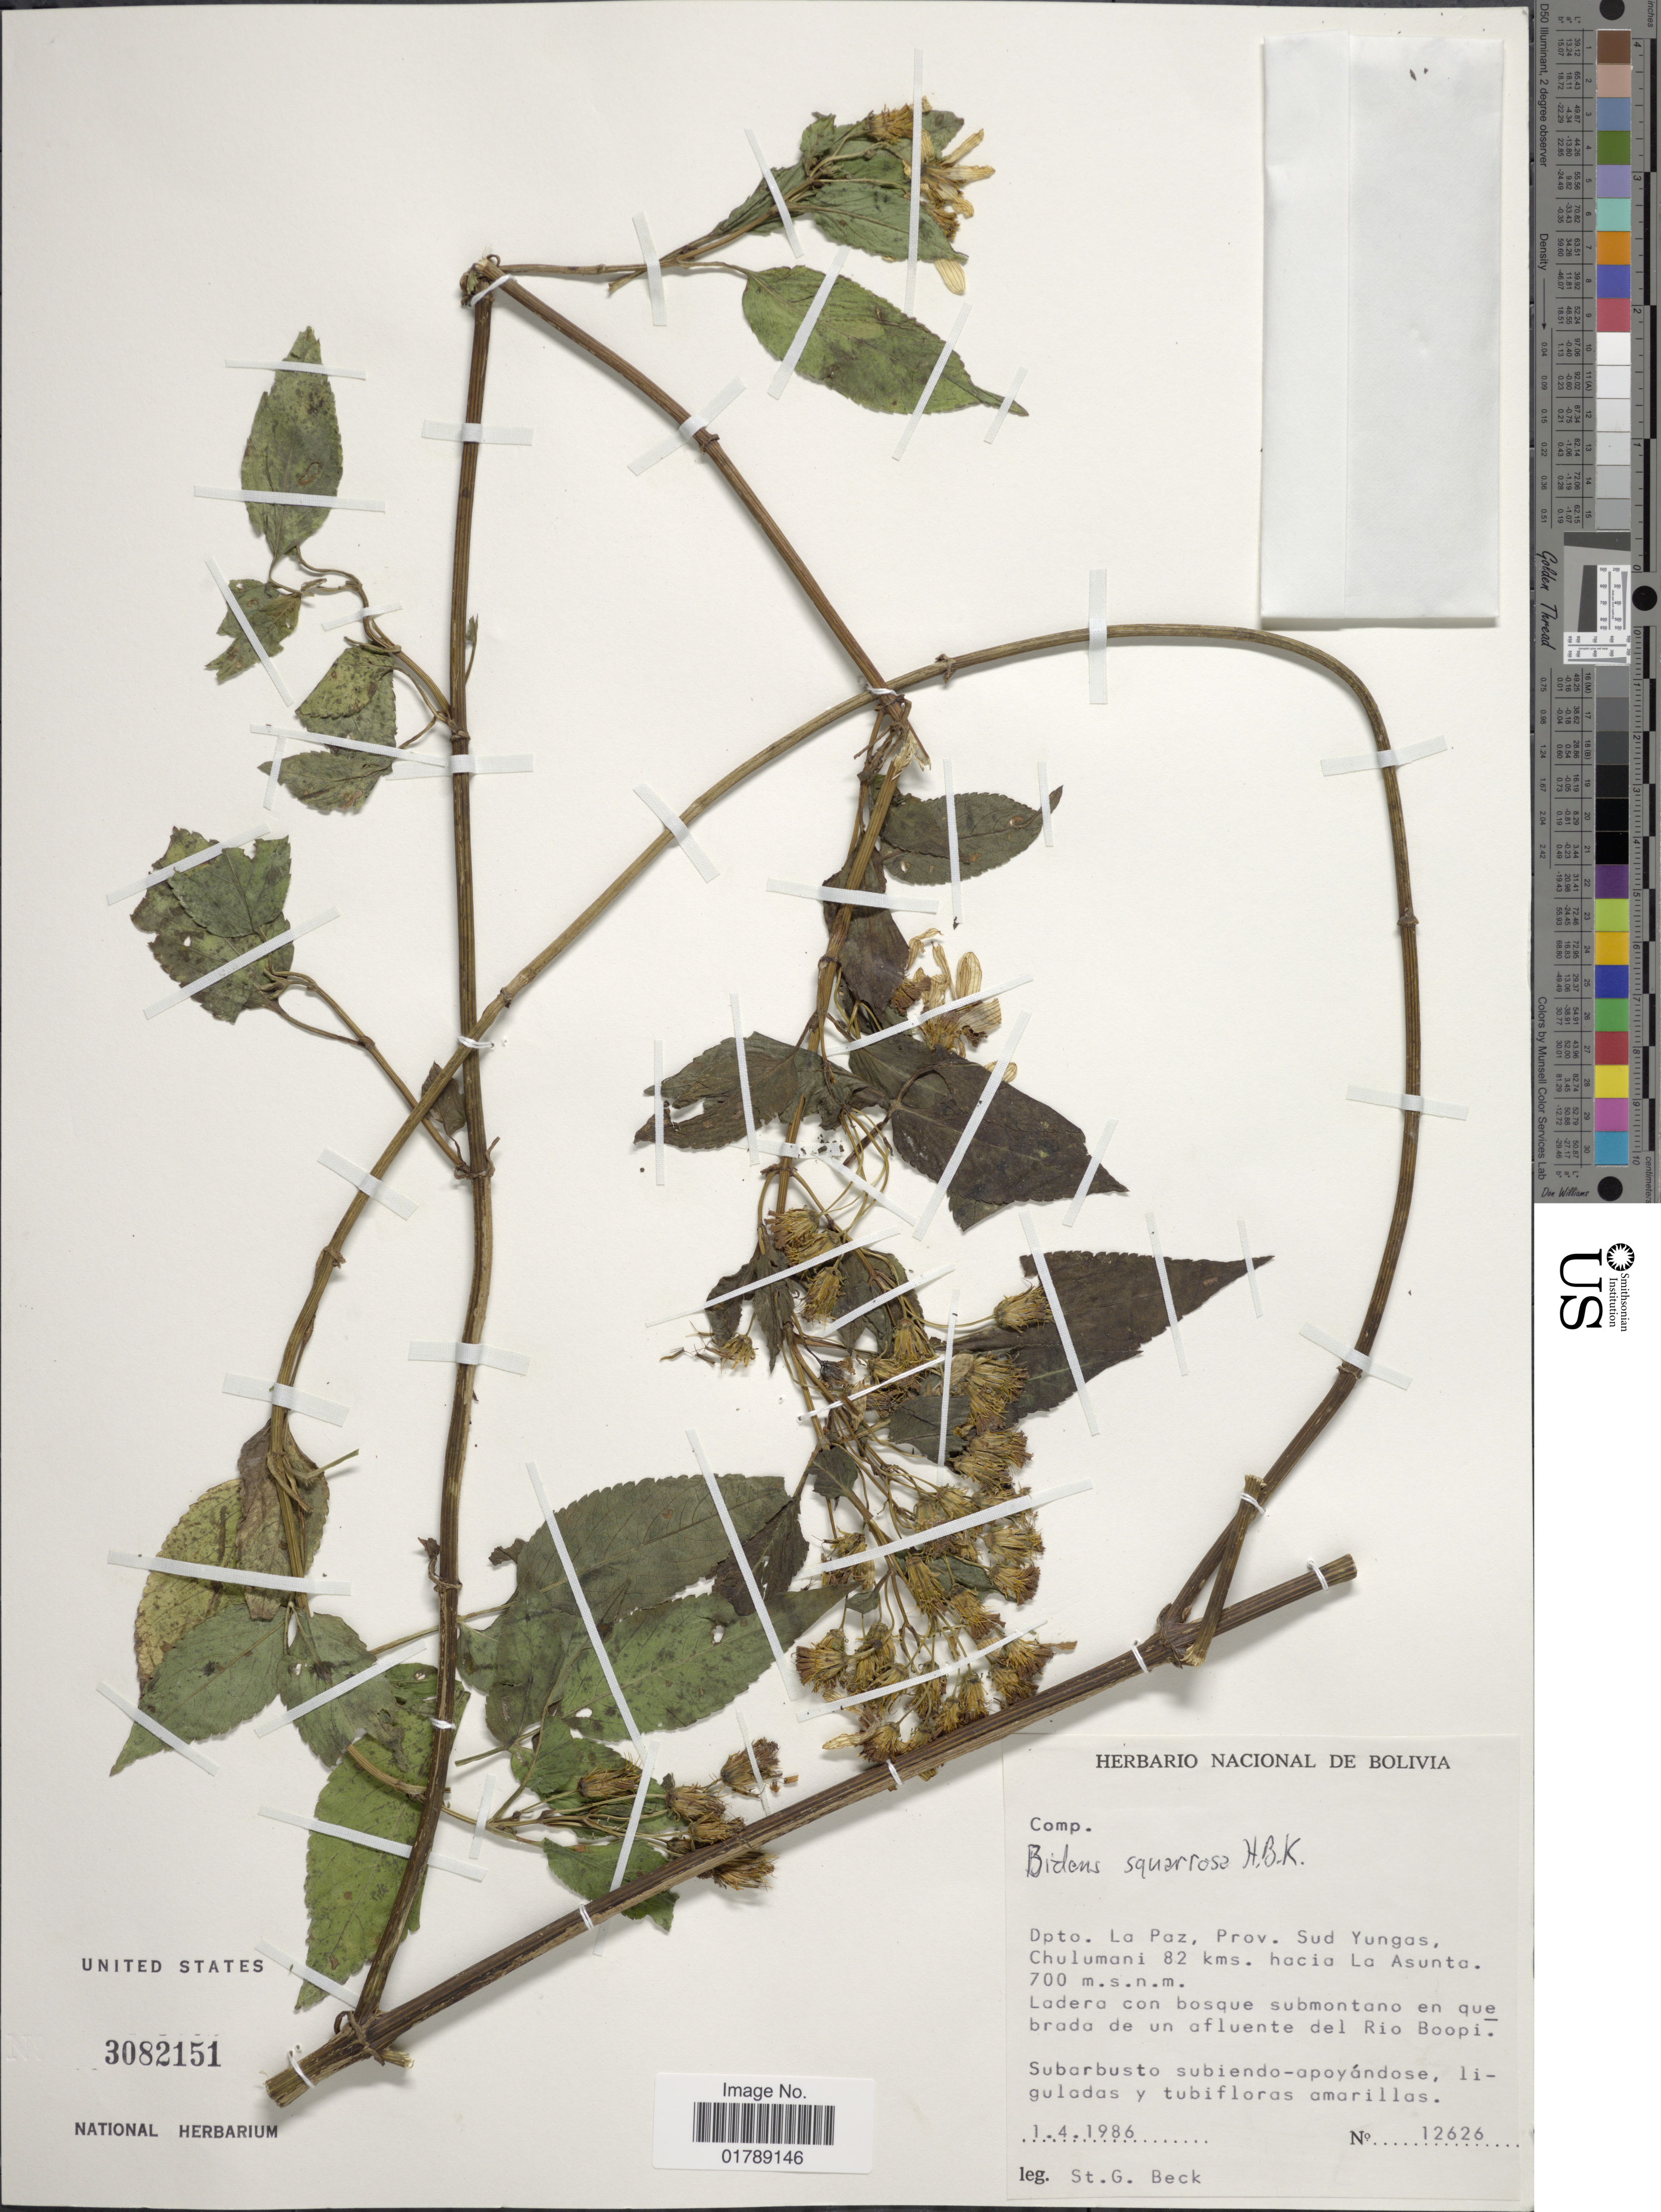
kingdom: Plantae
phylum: Tracheophyta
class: Magnoliopsida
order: Asterales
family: Asteraceae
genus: Bidens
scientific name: Bidens squarrosa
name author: Kunth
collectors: S. G. Beck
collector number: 12626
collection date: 1986-04-01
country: Bolivia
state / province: La Paz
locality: Prov. Sud Yungas, Chulumani 82 kms. hacia La Asunta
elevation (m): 700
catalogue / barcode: US 3082151